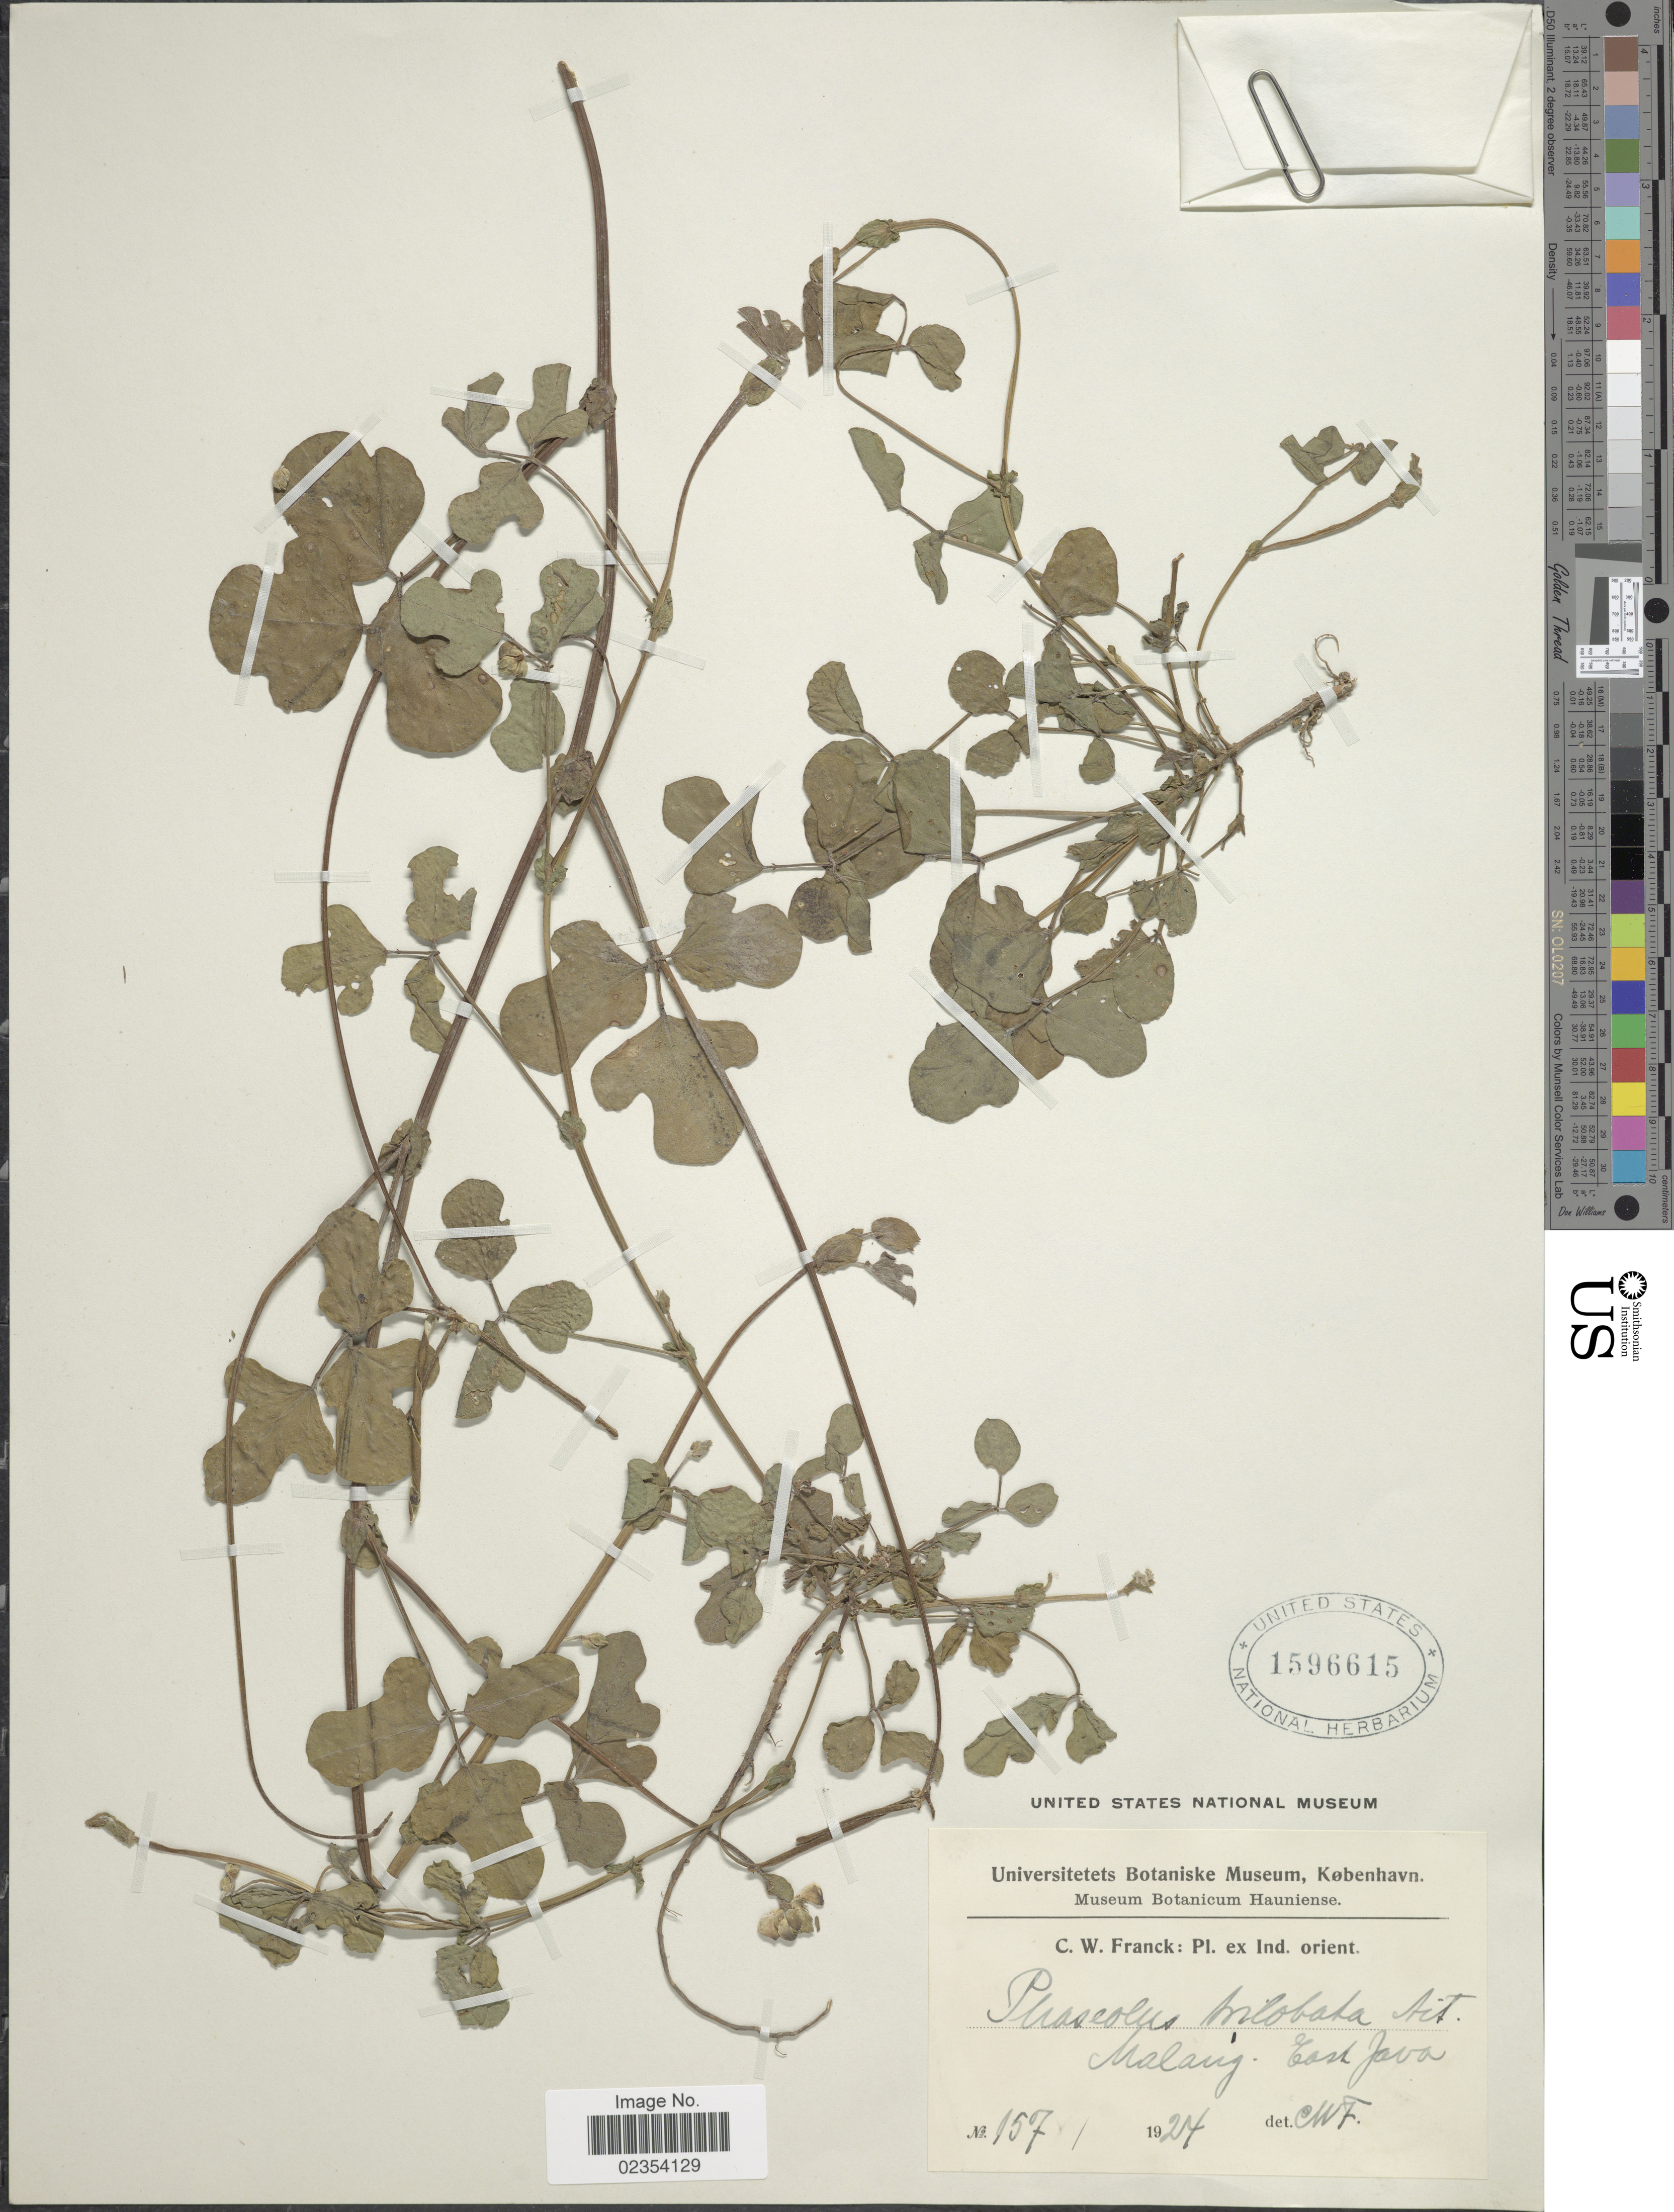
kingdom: Plantae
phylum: Tracheophyta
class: Magnoliopsida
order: Fabales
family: Fabaceae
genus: Vigna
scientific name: Vigna trilobata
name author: (L.) Verdc.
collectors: C. Franck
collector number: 157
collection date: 1924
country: Indonesia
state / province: Java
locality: Ind. orient., Malang, East Java.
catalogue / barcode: US 1596615